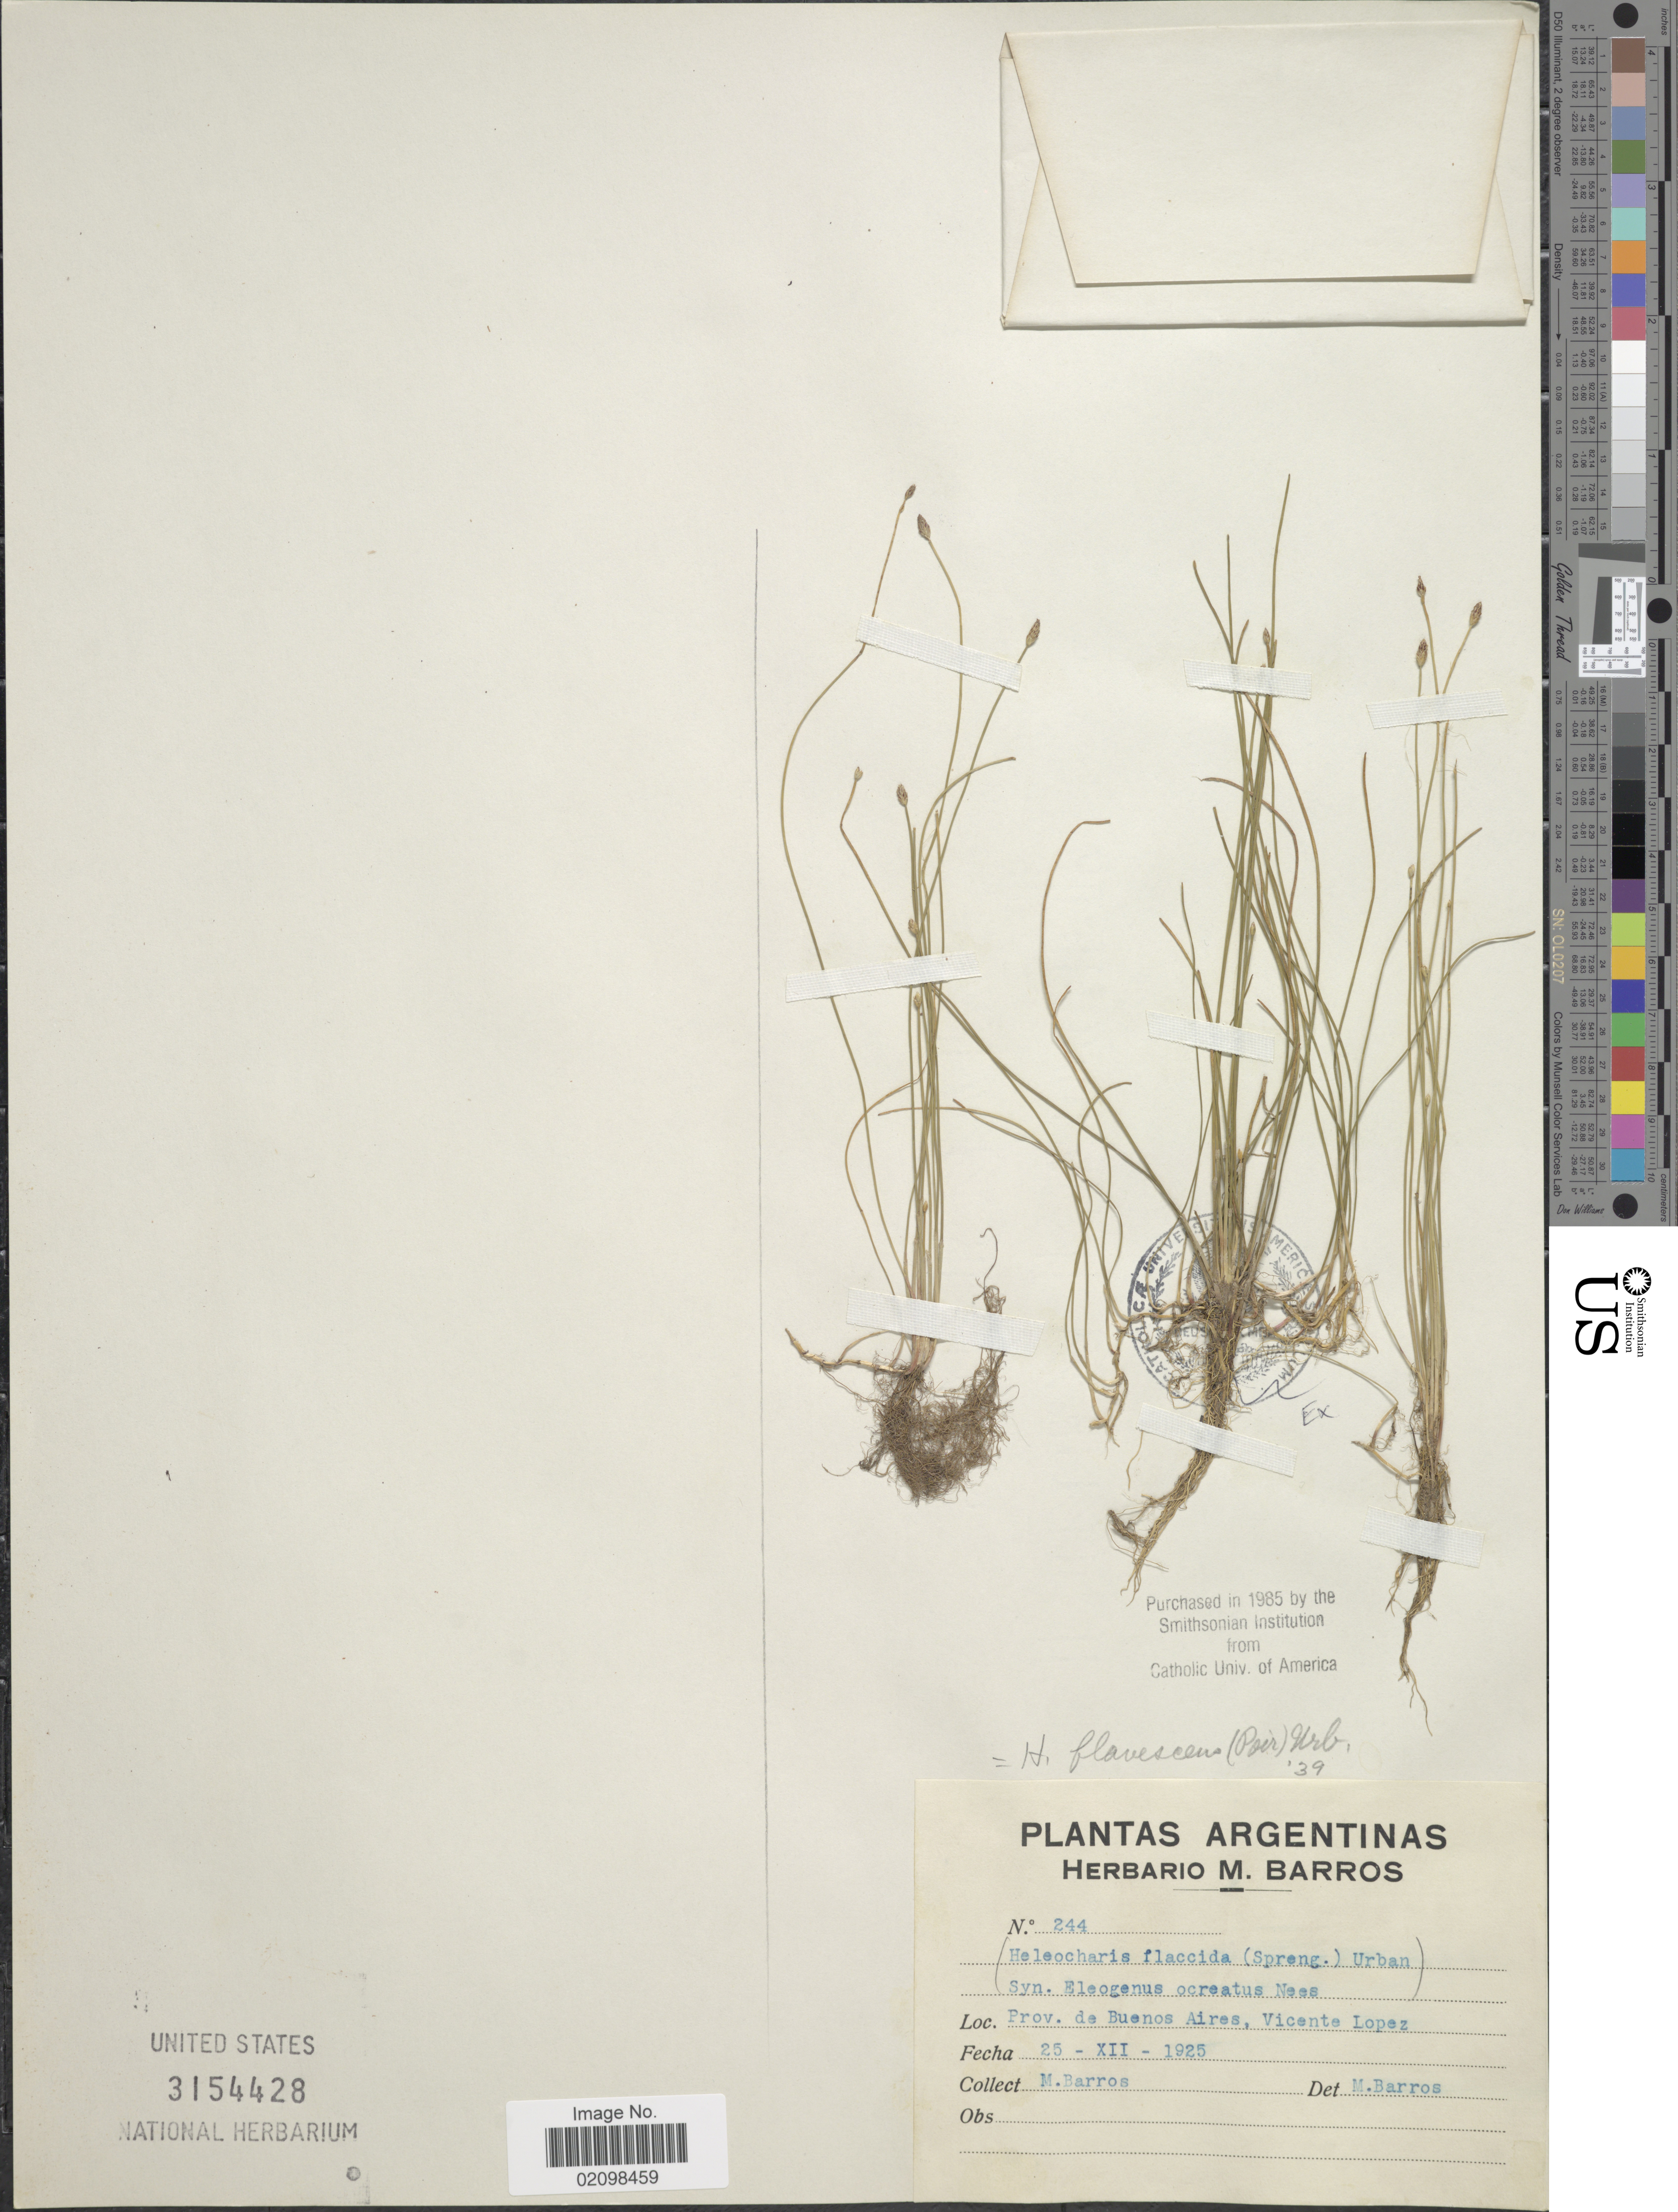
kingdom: Plantae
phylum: Tracheophyta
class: Liliopsida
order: Poales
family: Cyperaceae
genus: Eleocharis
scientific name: Eleocharis flavescens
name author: (Poir.) Urb.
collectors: M. Barros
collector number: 244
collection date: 1925-12-25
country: Argentina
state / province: Buenos Aires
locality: Vicente Lopez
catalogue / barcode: US 3154428